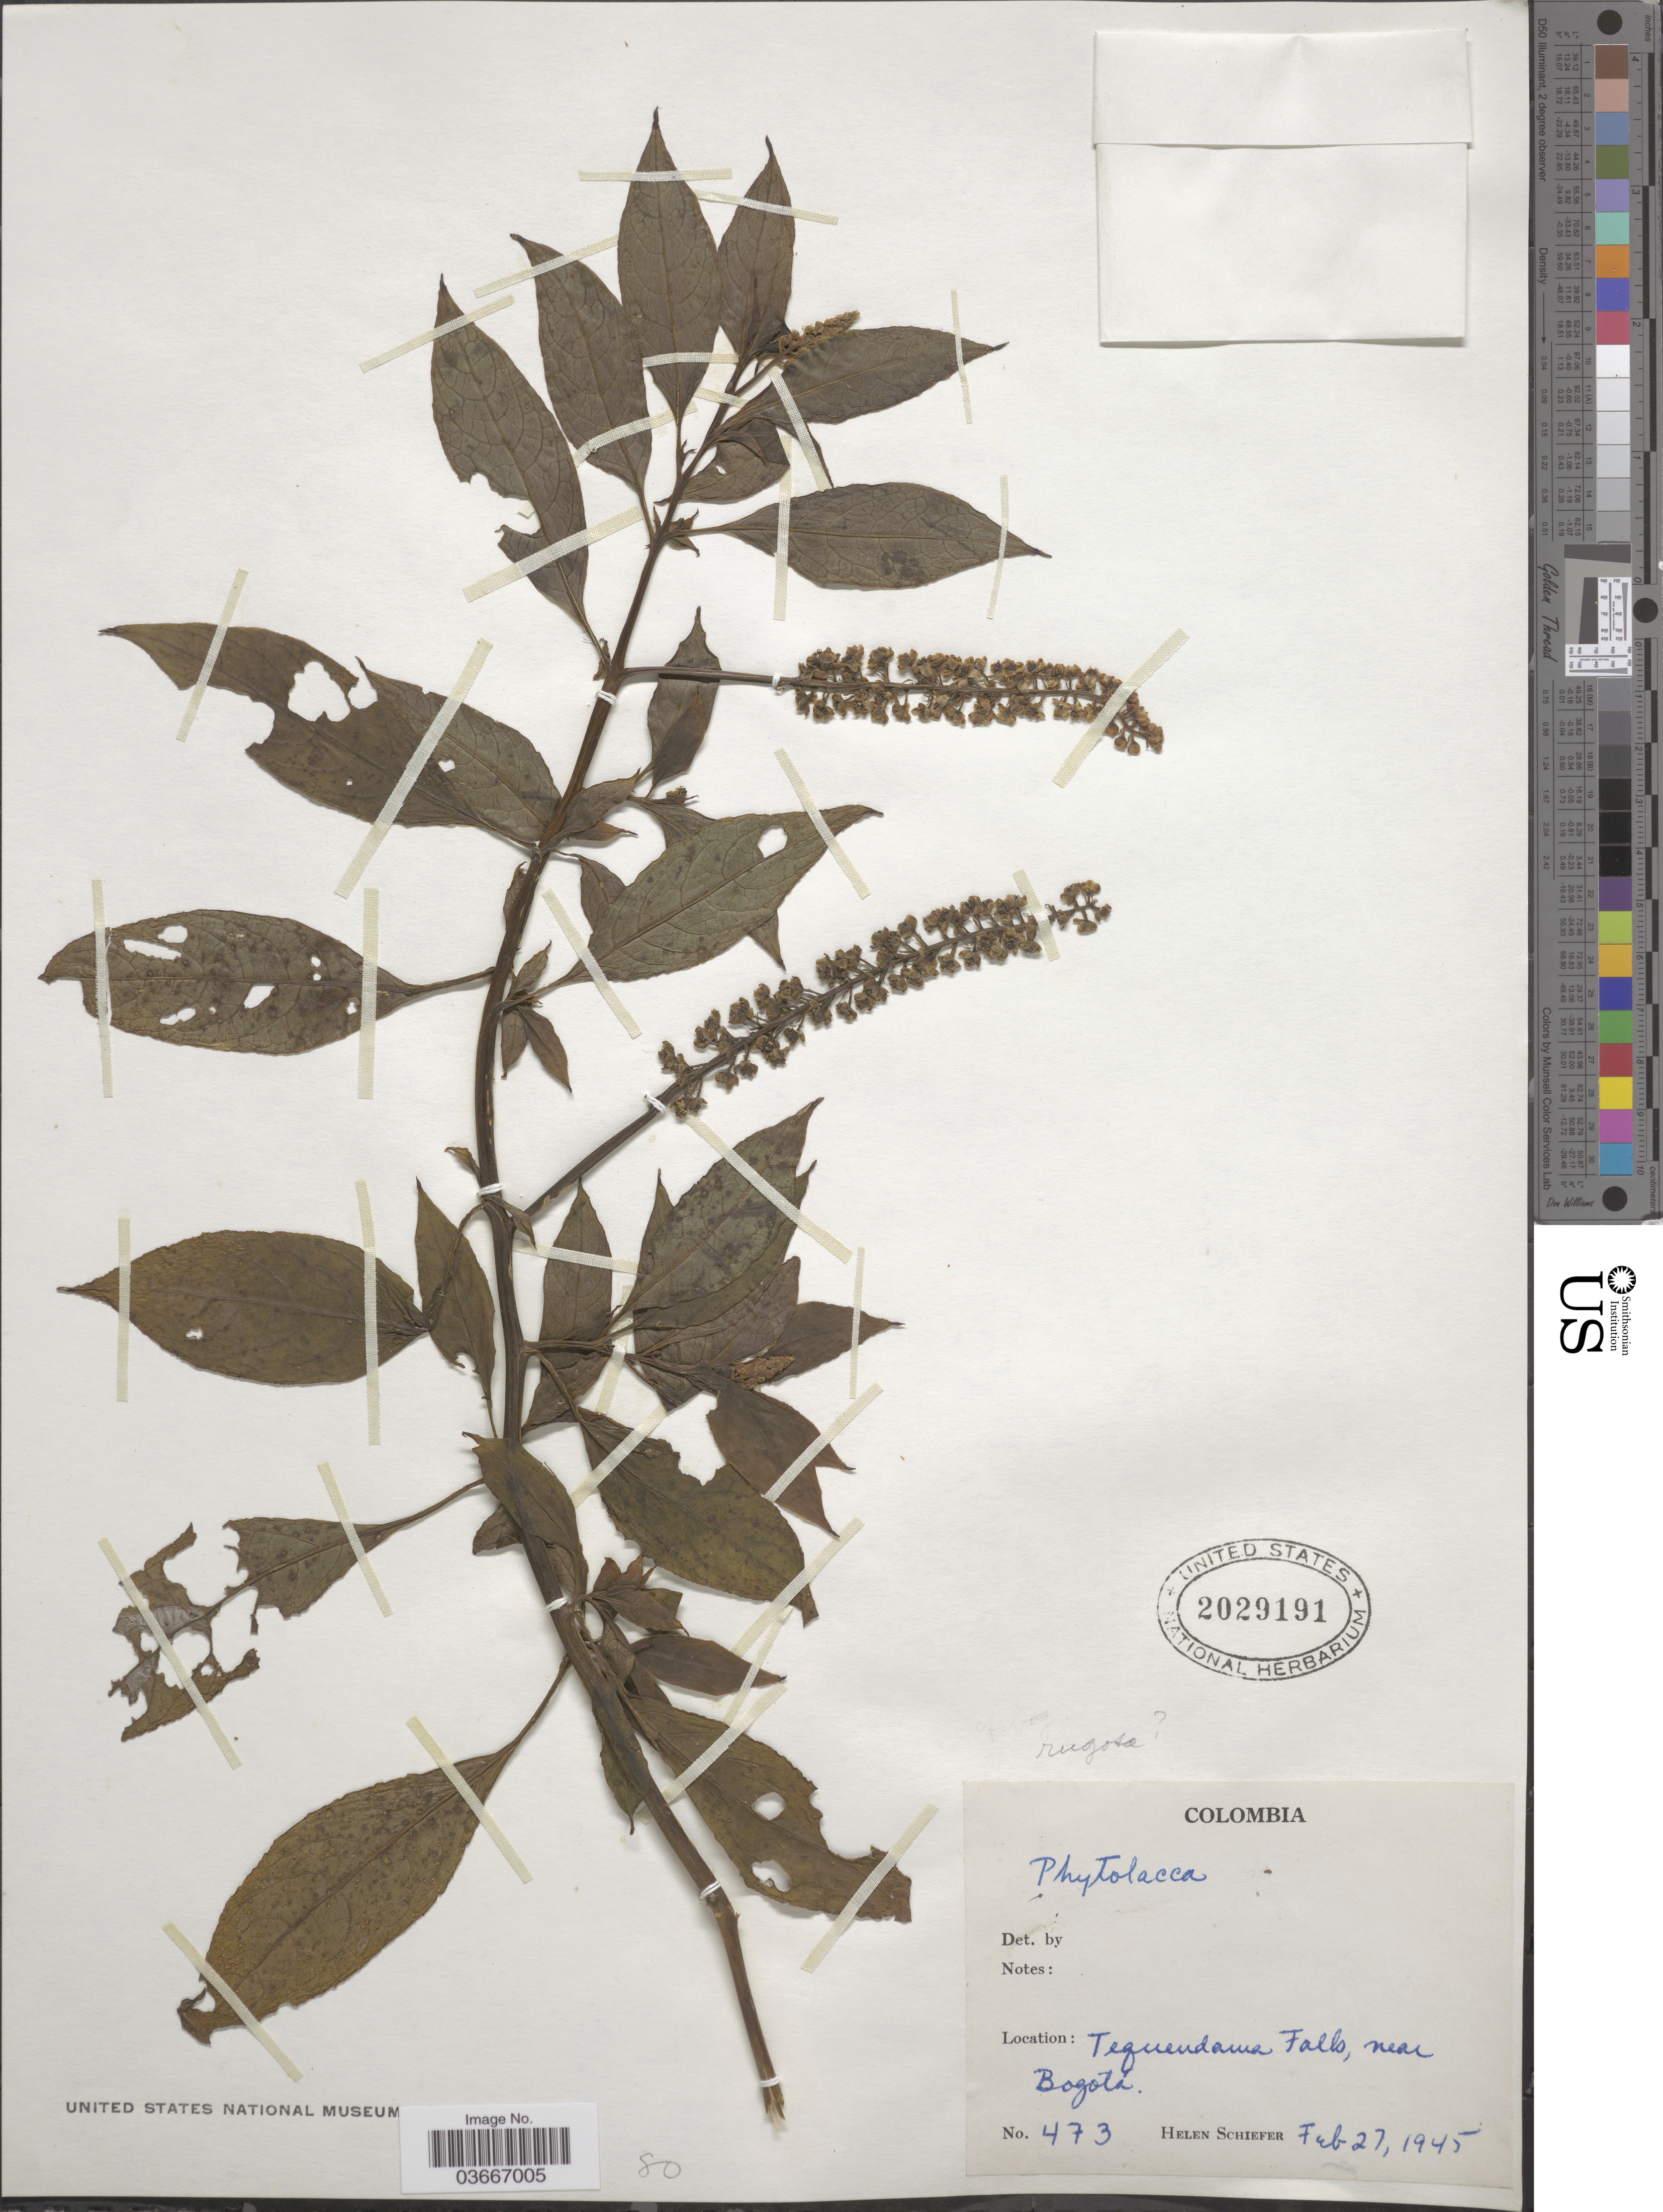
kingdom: Plantae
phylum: Tracheophyta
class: Magnoliopsida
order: Caryophyllales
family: Phytolaccaceae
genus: Phytolacca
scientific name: Phytolacca rugosa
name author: A. Braun & C.D. Bouché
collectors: H. Schiefer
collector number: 473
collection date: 1945-02-27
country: Colombia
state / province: Bogota D.C.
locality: Tequendama Falls, near Bogota.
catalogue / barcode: US 2029191